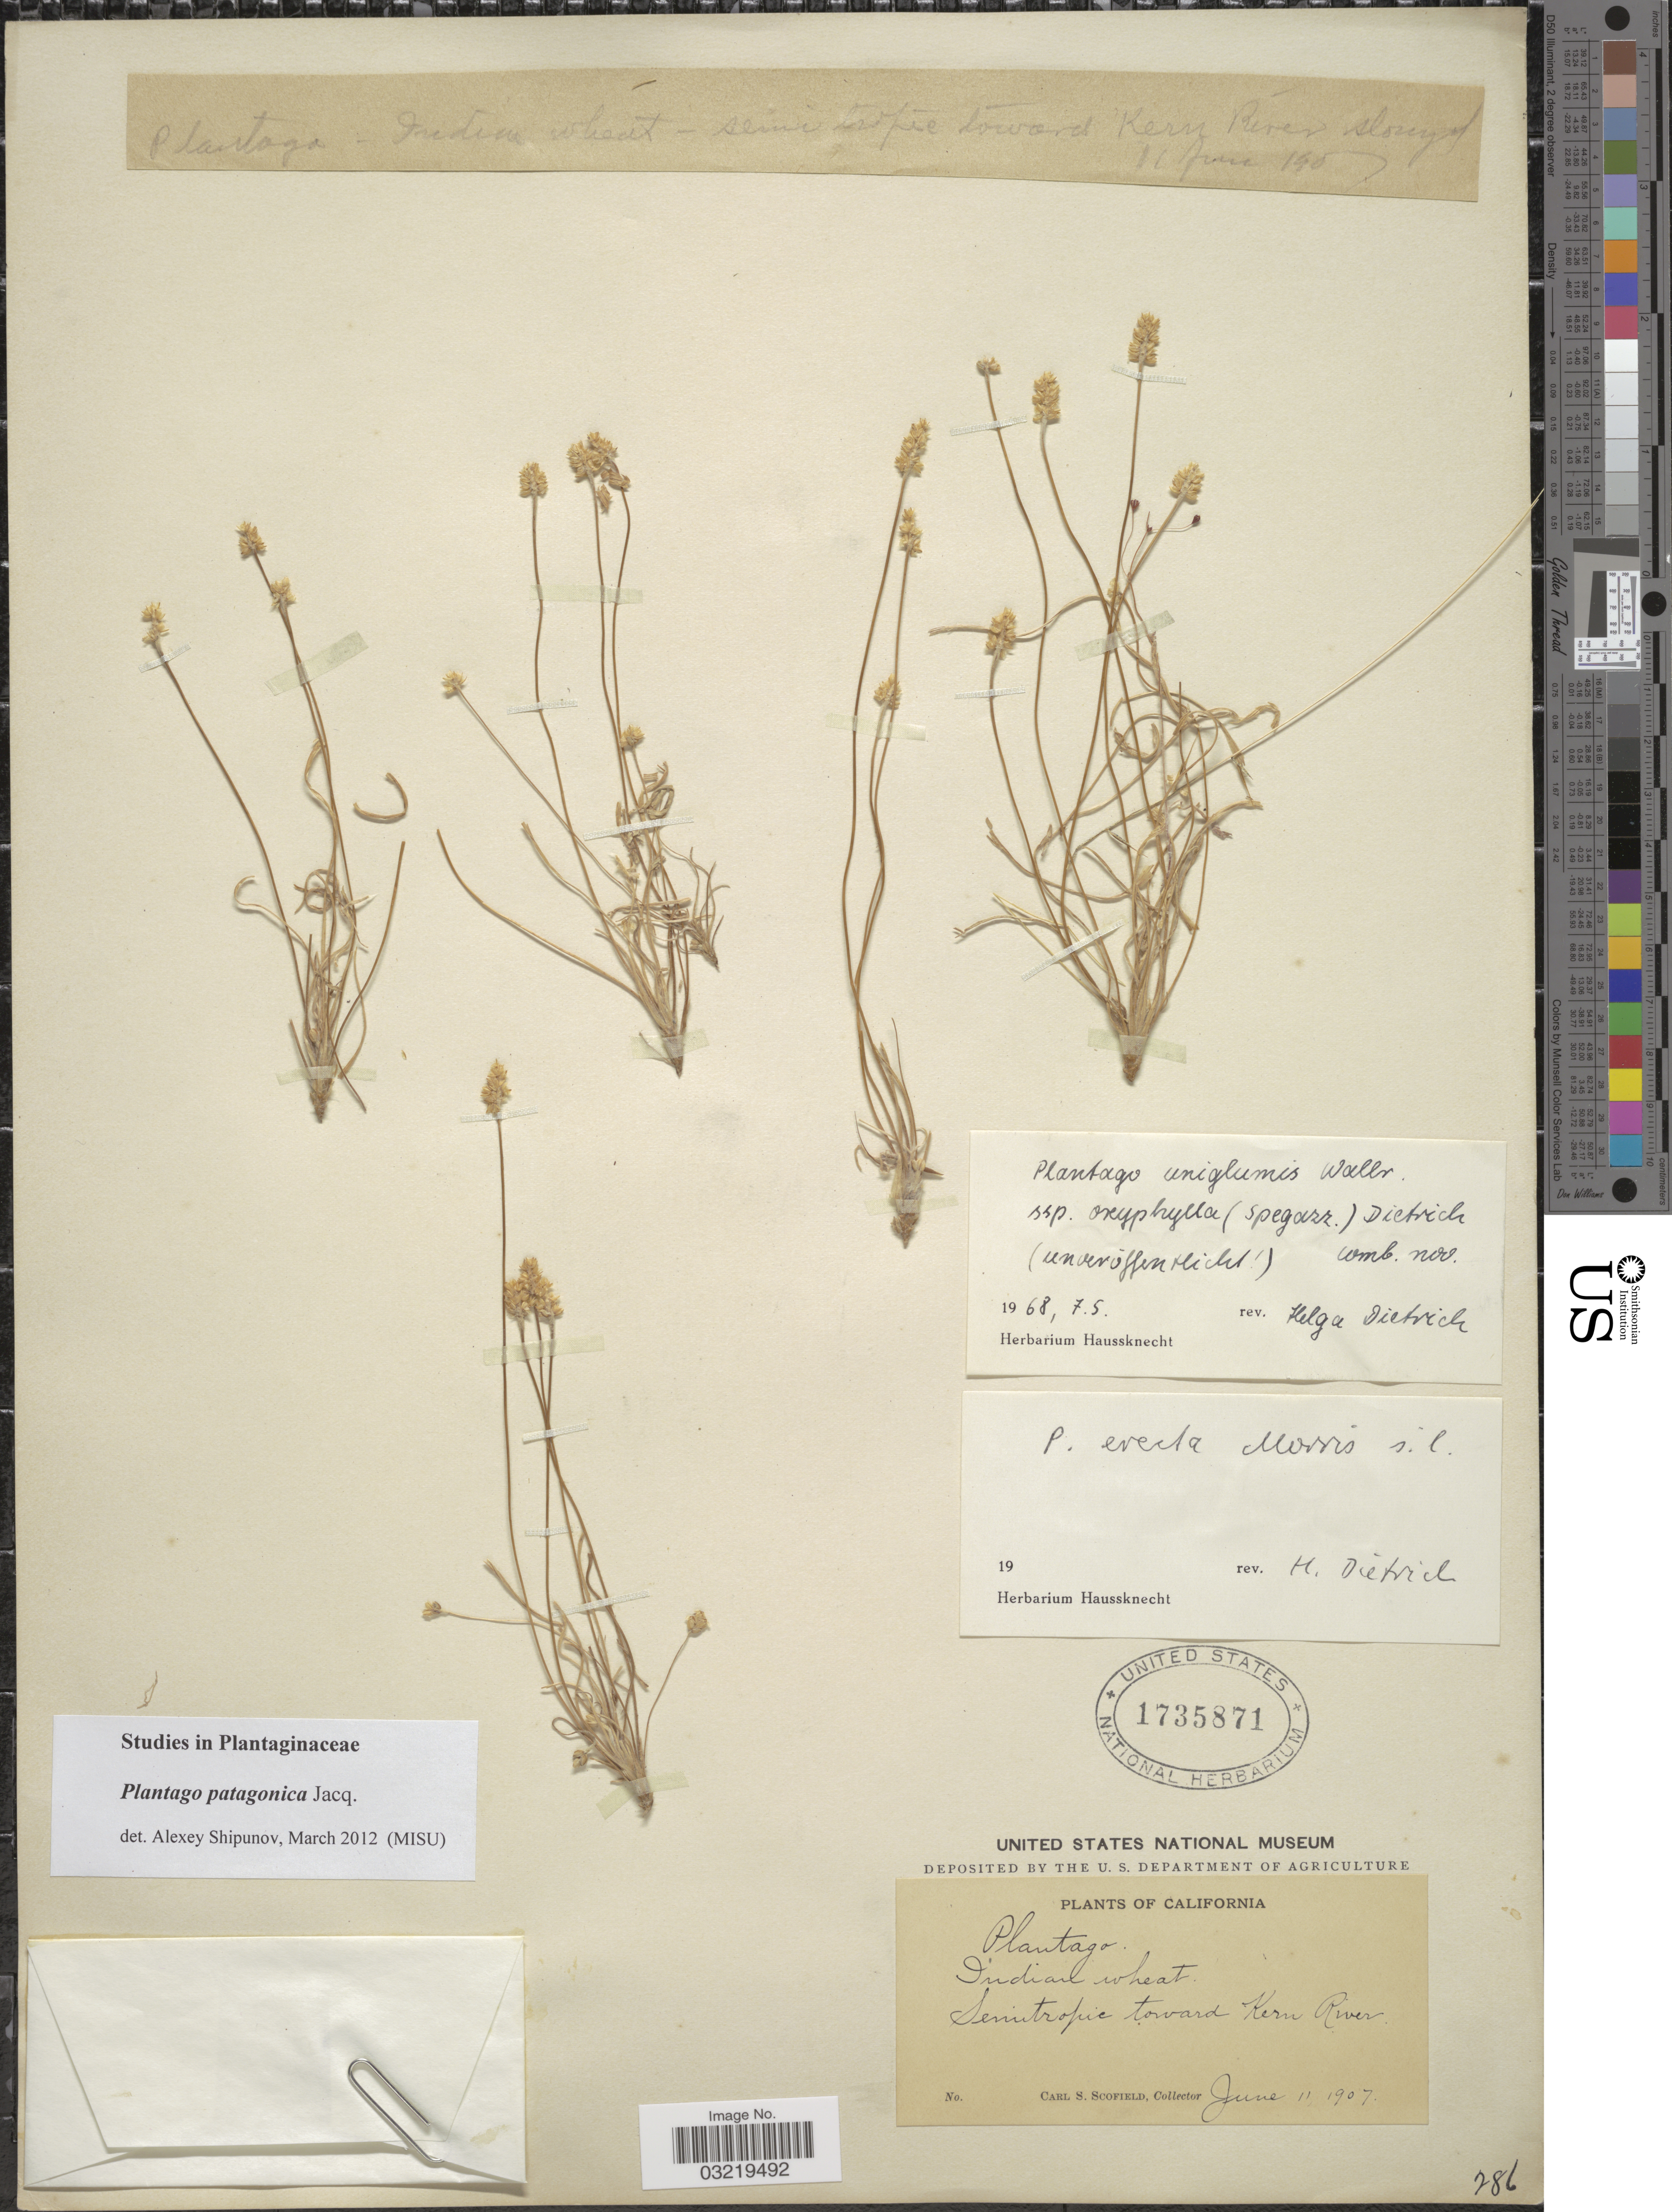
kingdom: Plantae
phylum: Tracheophyta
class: Magnoliopsida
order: Lamiales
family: Plantaginaceae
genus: Plantago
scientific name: Plantago patagonica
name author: Jacq.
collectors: C. Scofield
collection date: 1907-06-11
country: United States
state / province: California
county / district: Kern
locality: Semitropic toward Kern River.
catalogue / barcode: US 1735871